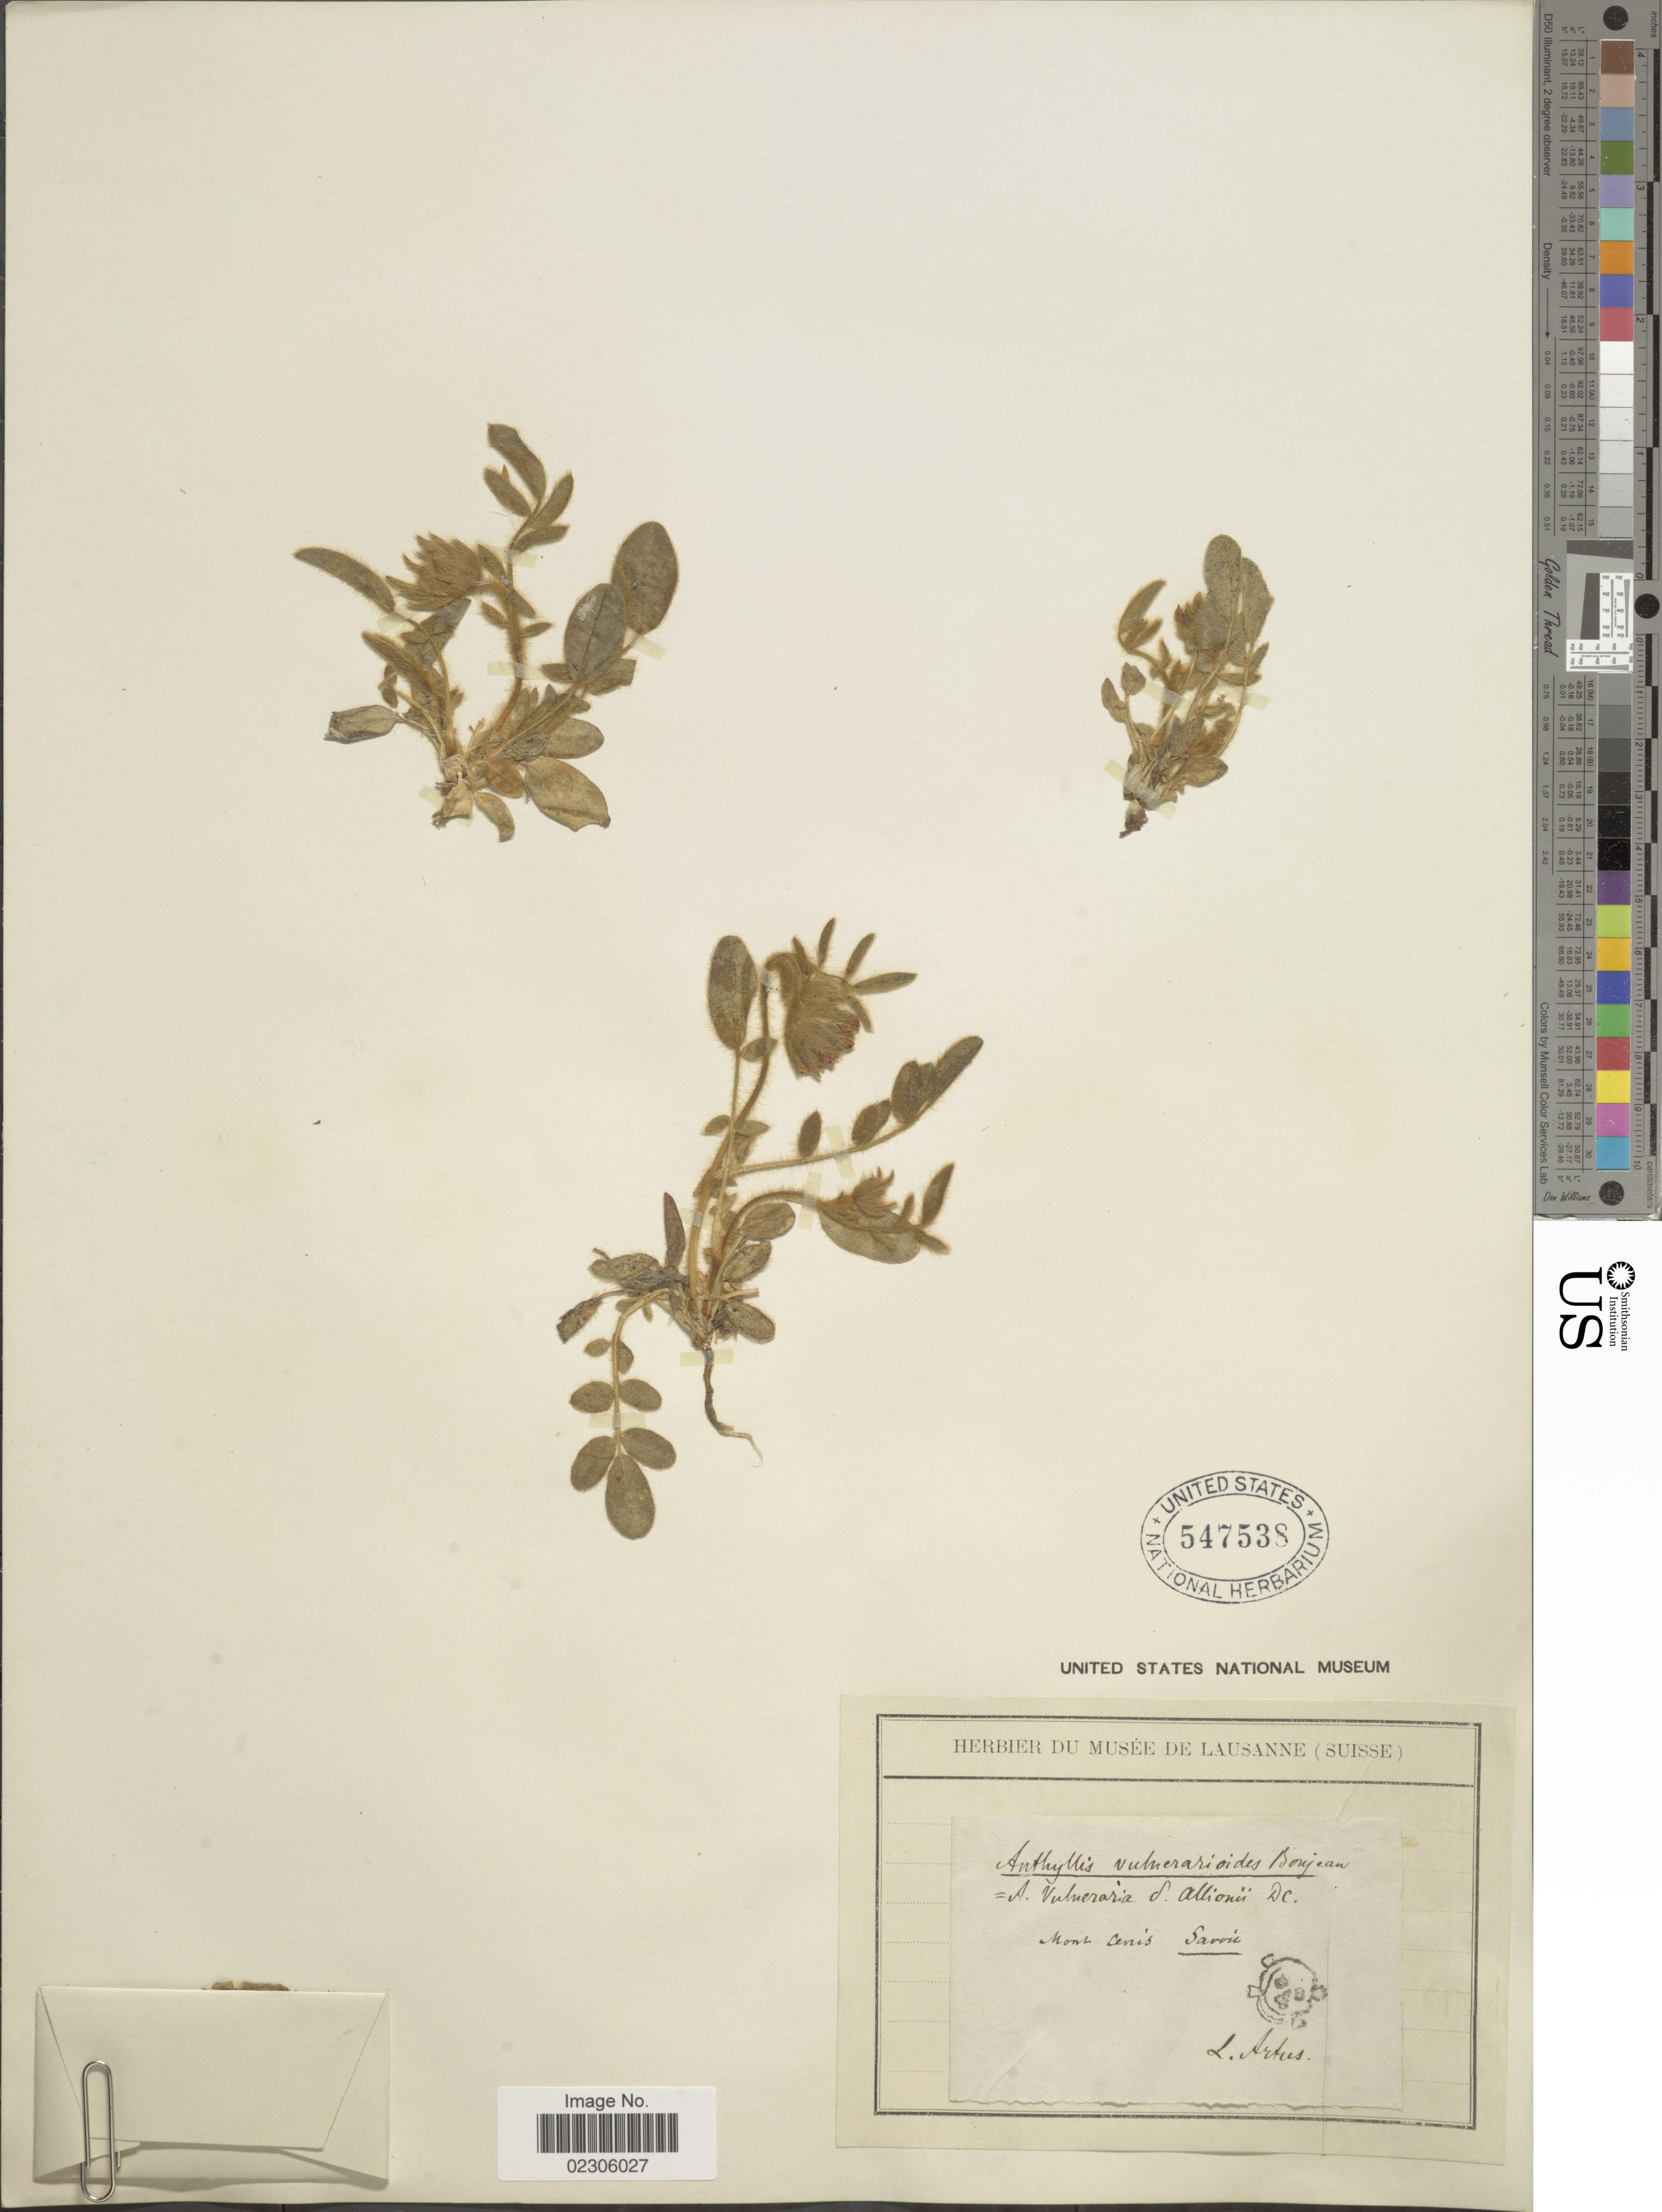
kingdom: Plantae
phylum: Tracheophyta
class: Magnoliopsida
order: Fabales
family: Fabaceae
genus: Anthyllis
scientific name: Anthyllis vulneraria subsp. vulnerarioides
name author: (All.) Arcang.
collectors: L. Artus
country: France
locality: Mont Cenis Savoie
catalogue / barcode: US 547538